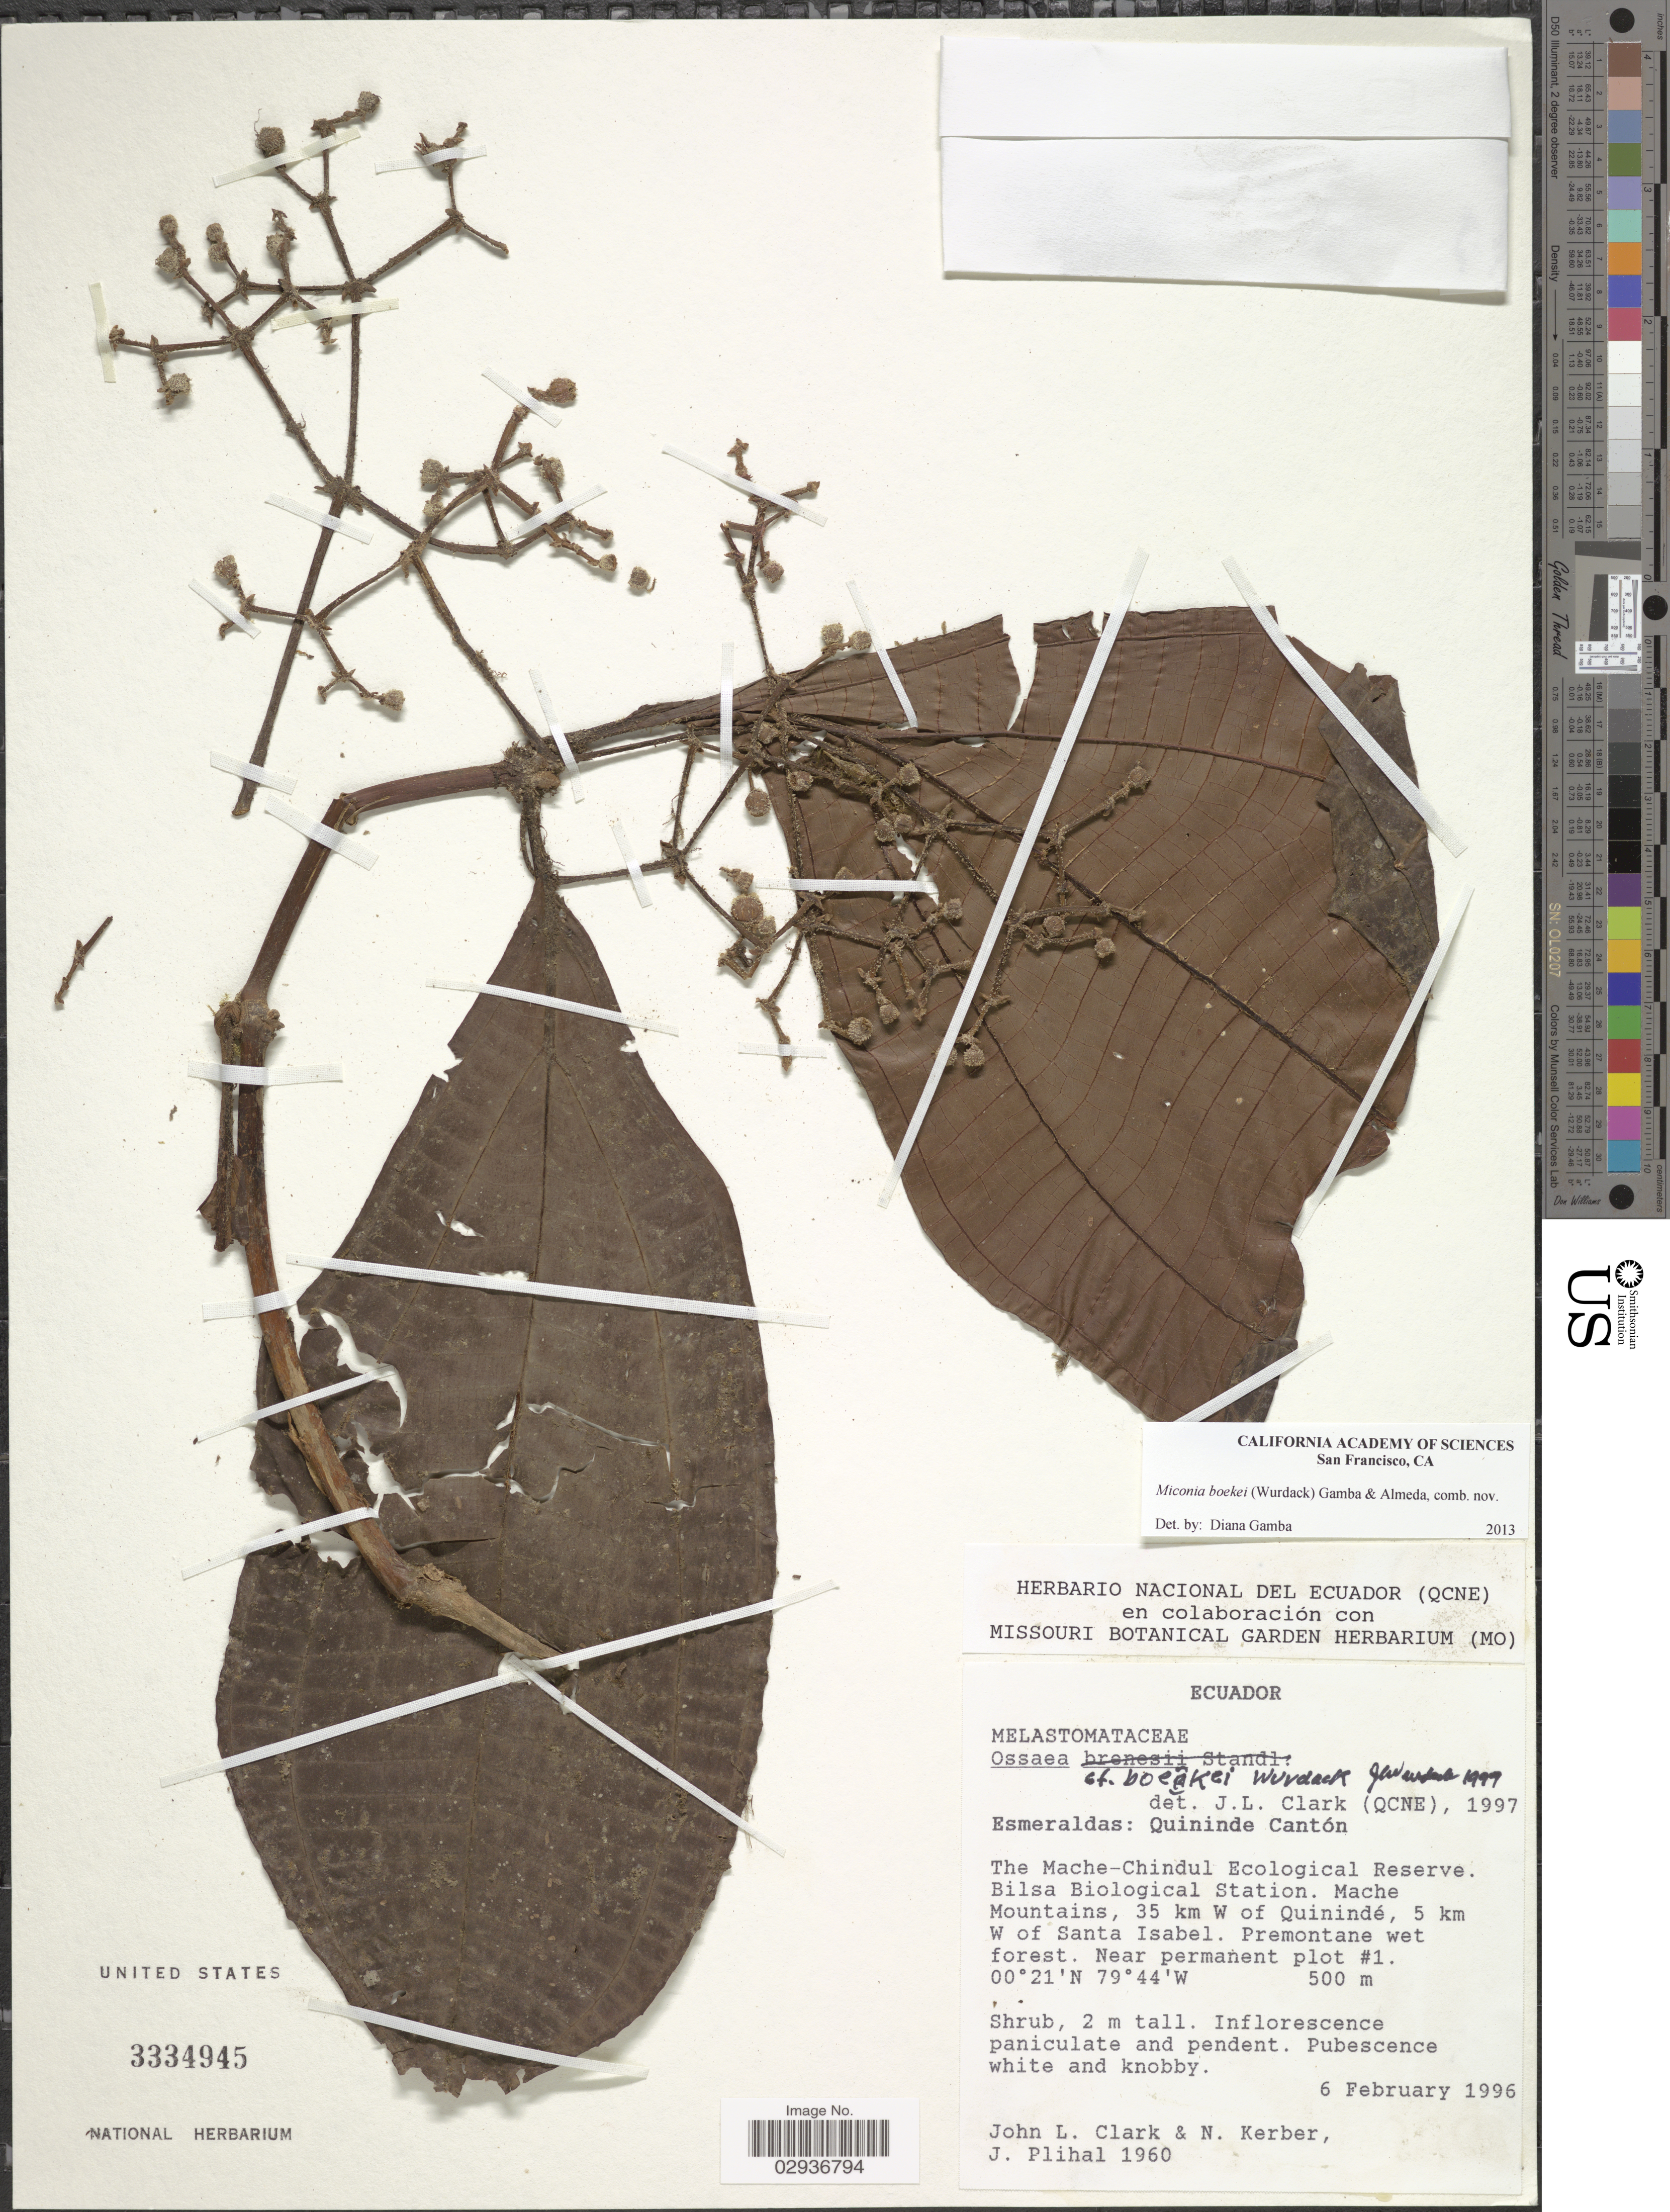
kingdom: Plantae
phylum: Tracheophyta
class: Magnoliopsida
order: Myrtales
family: Melastomataceae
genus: Miconia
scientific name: Miconia boekei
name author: (Wurdack) Gamba & Almeda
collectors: J. L. Clark, N. Kerber & J. Plihal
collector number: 1960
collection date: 1996-02-06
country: Ecuador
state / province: Esmeraldas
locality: Quininde Cantón. The Mache-Chindul Ecological Reserve. Bilsa Biological Station. Mache Mountains, 35 km W of Quinindé, 5 km W of Santa Isabel. Near permanent plot #1.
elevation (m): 500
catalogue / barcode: US 3334945